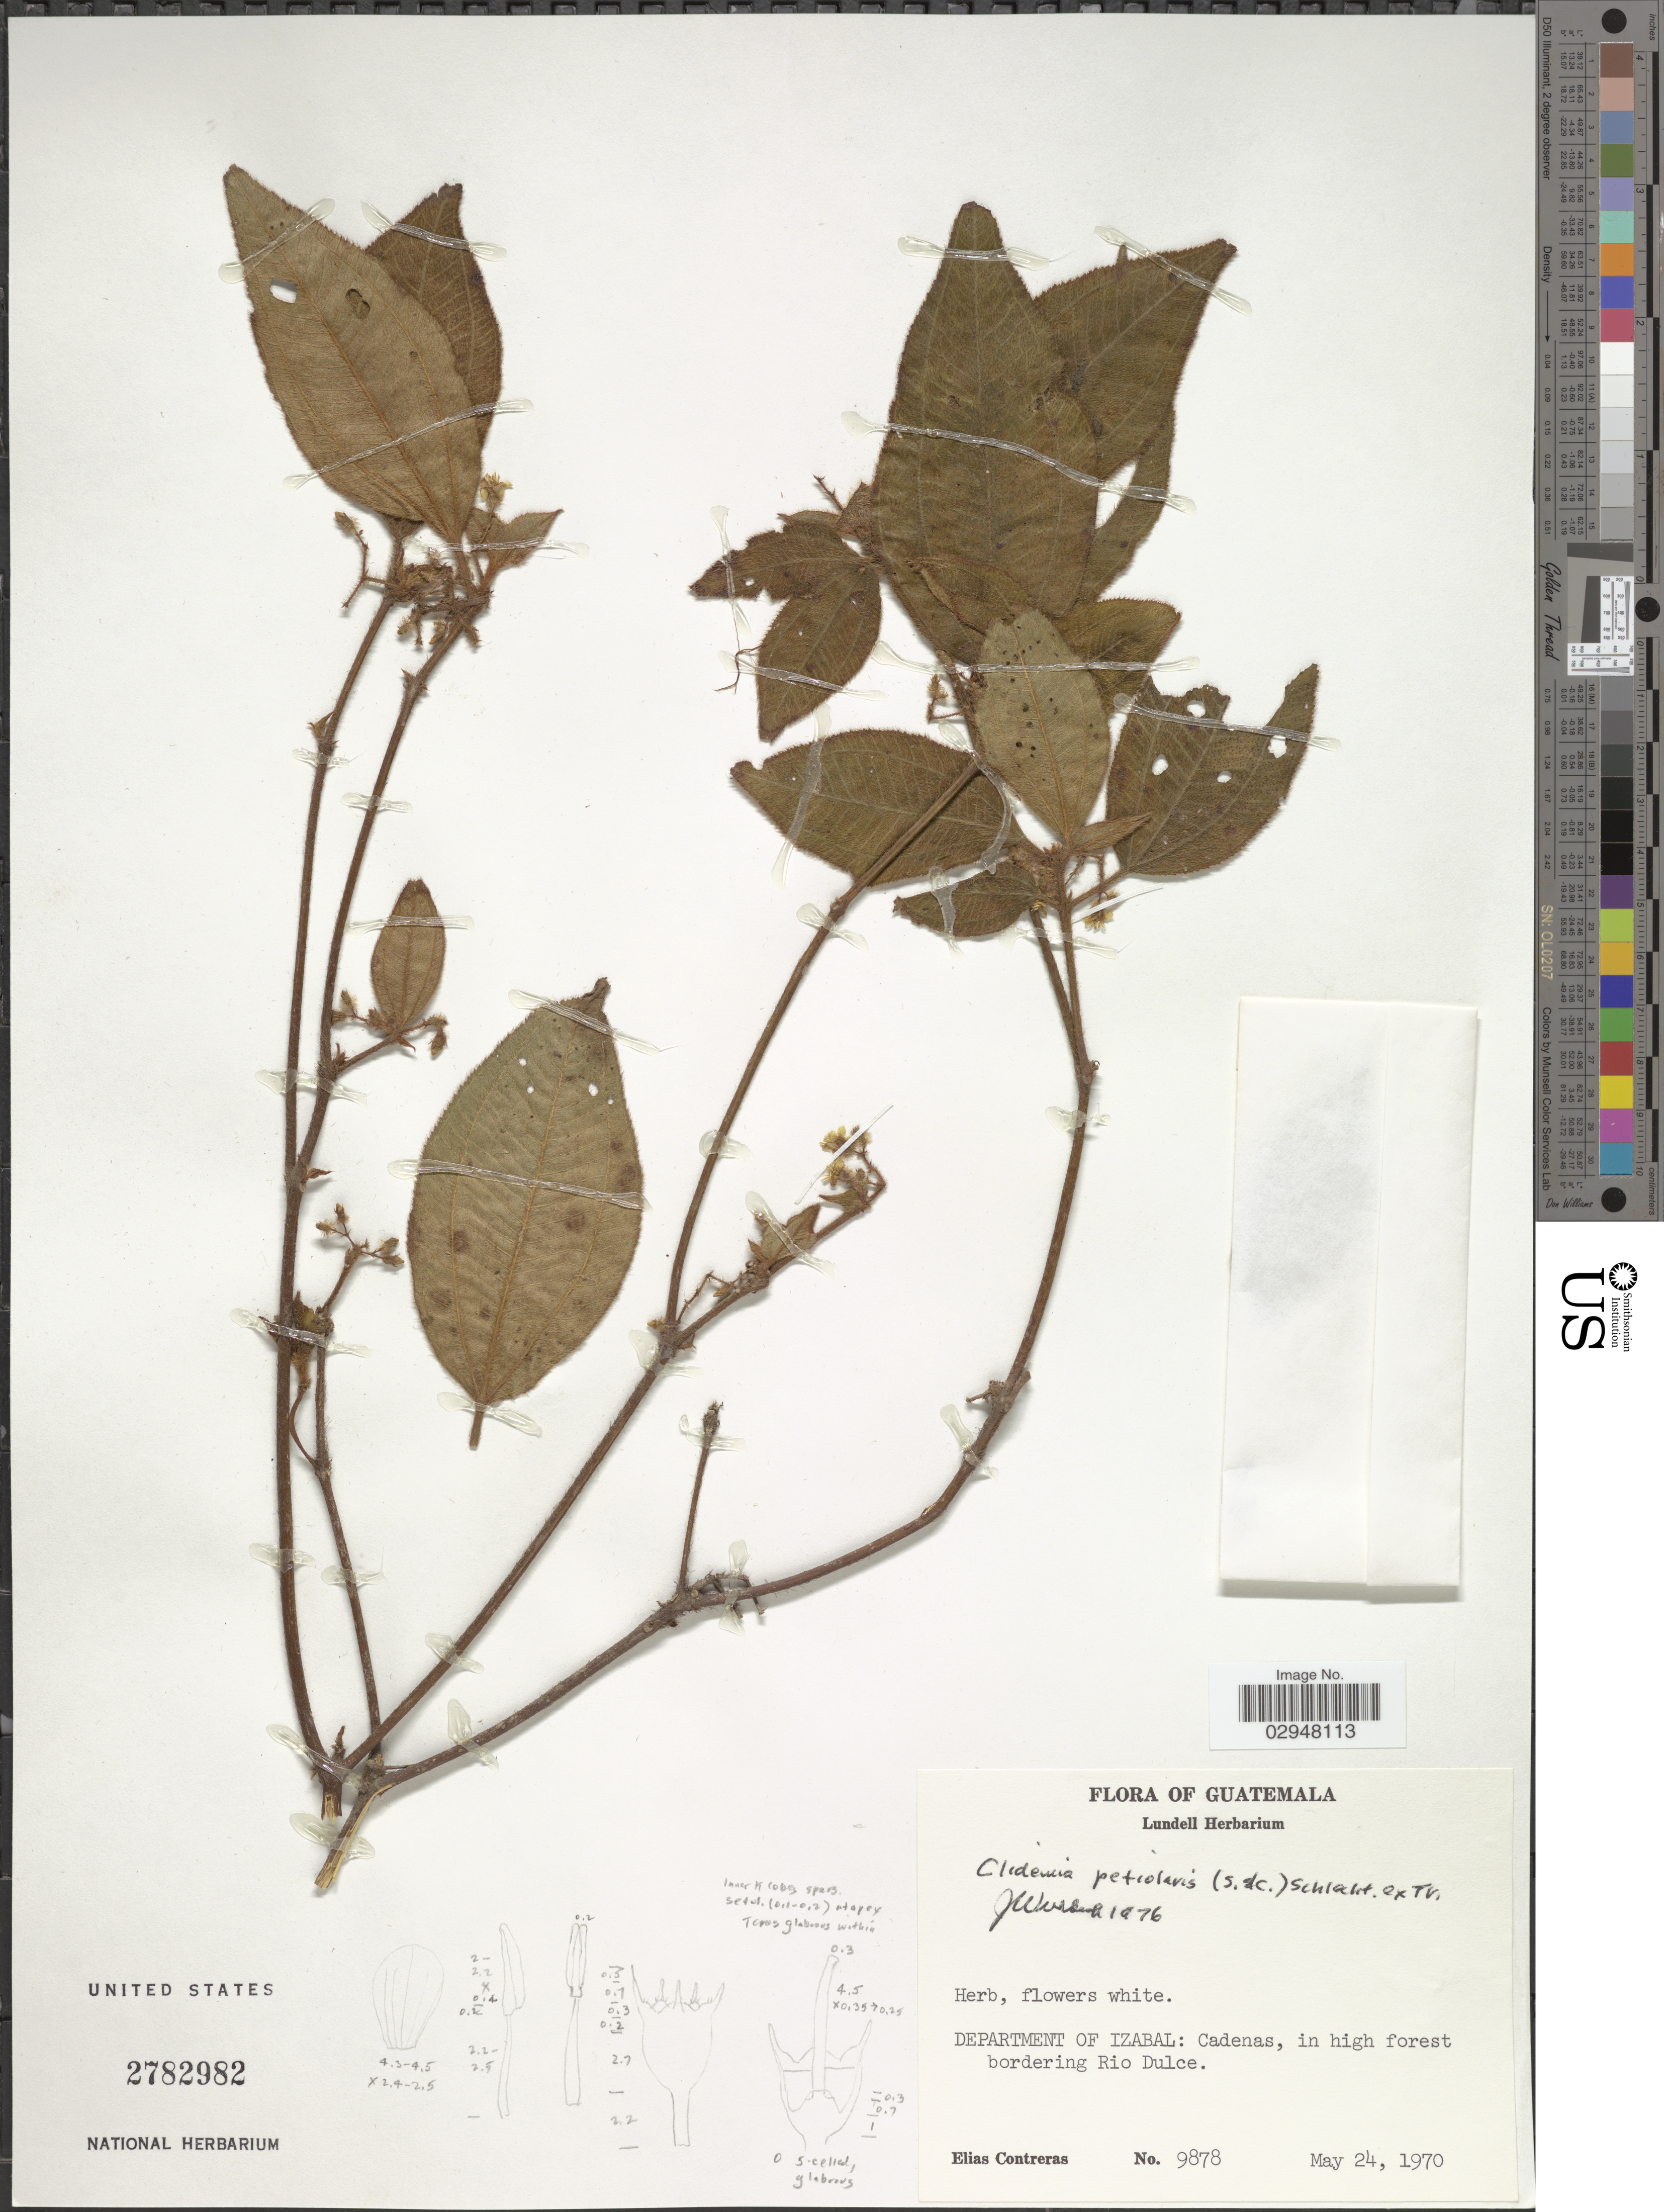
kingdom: Plantae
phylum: Tracheophyta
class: Magnoliopsida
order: Myrtales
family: Melastomataceae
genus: Clidemia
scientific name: Clidemia petiolaris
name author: (Schltdl. & Cham.) Schltdl. ex Triana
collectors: E. Contreras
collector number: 9878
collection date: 1970-05-24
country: Guatemala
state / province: Izabal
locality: Department of Izabal: Cadenas, in high forest bordering Rio Dulce.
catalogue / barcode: US 2782982